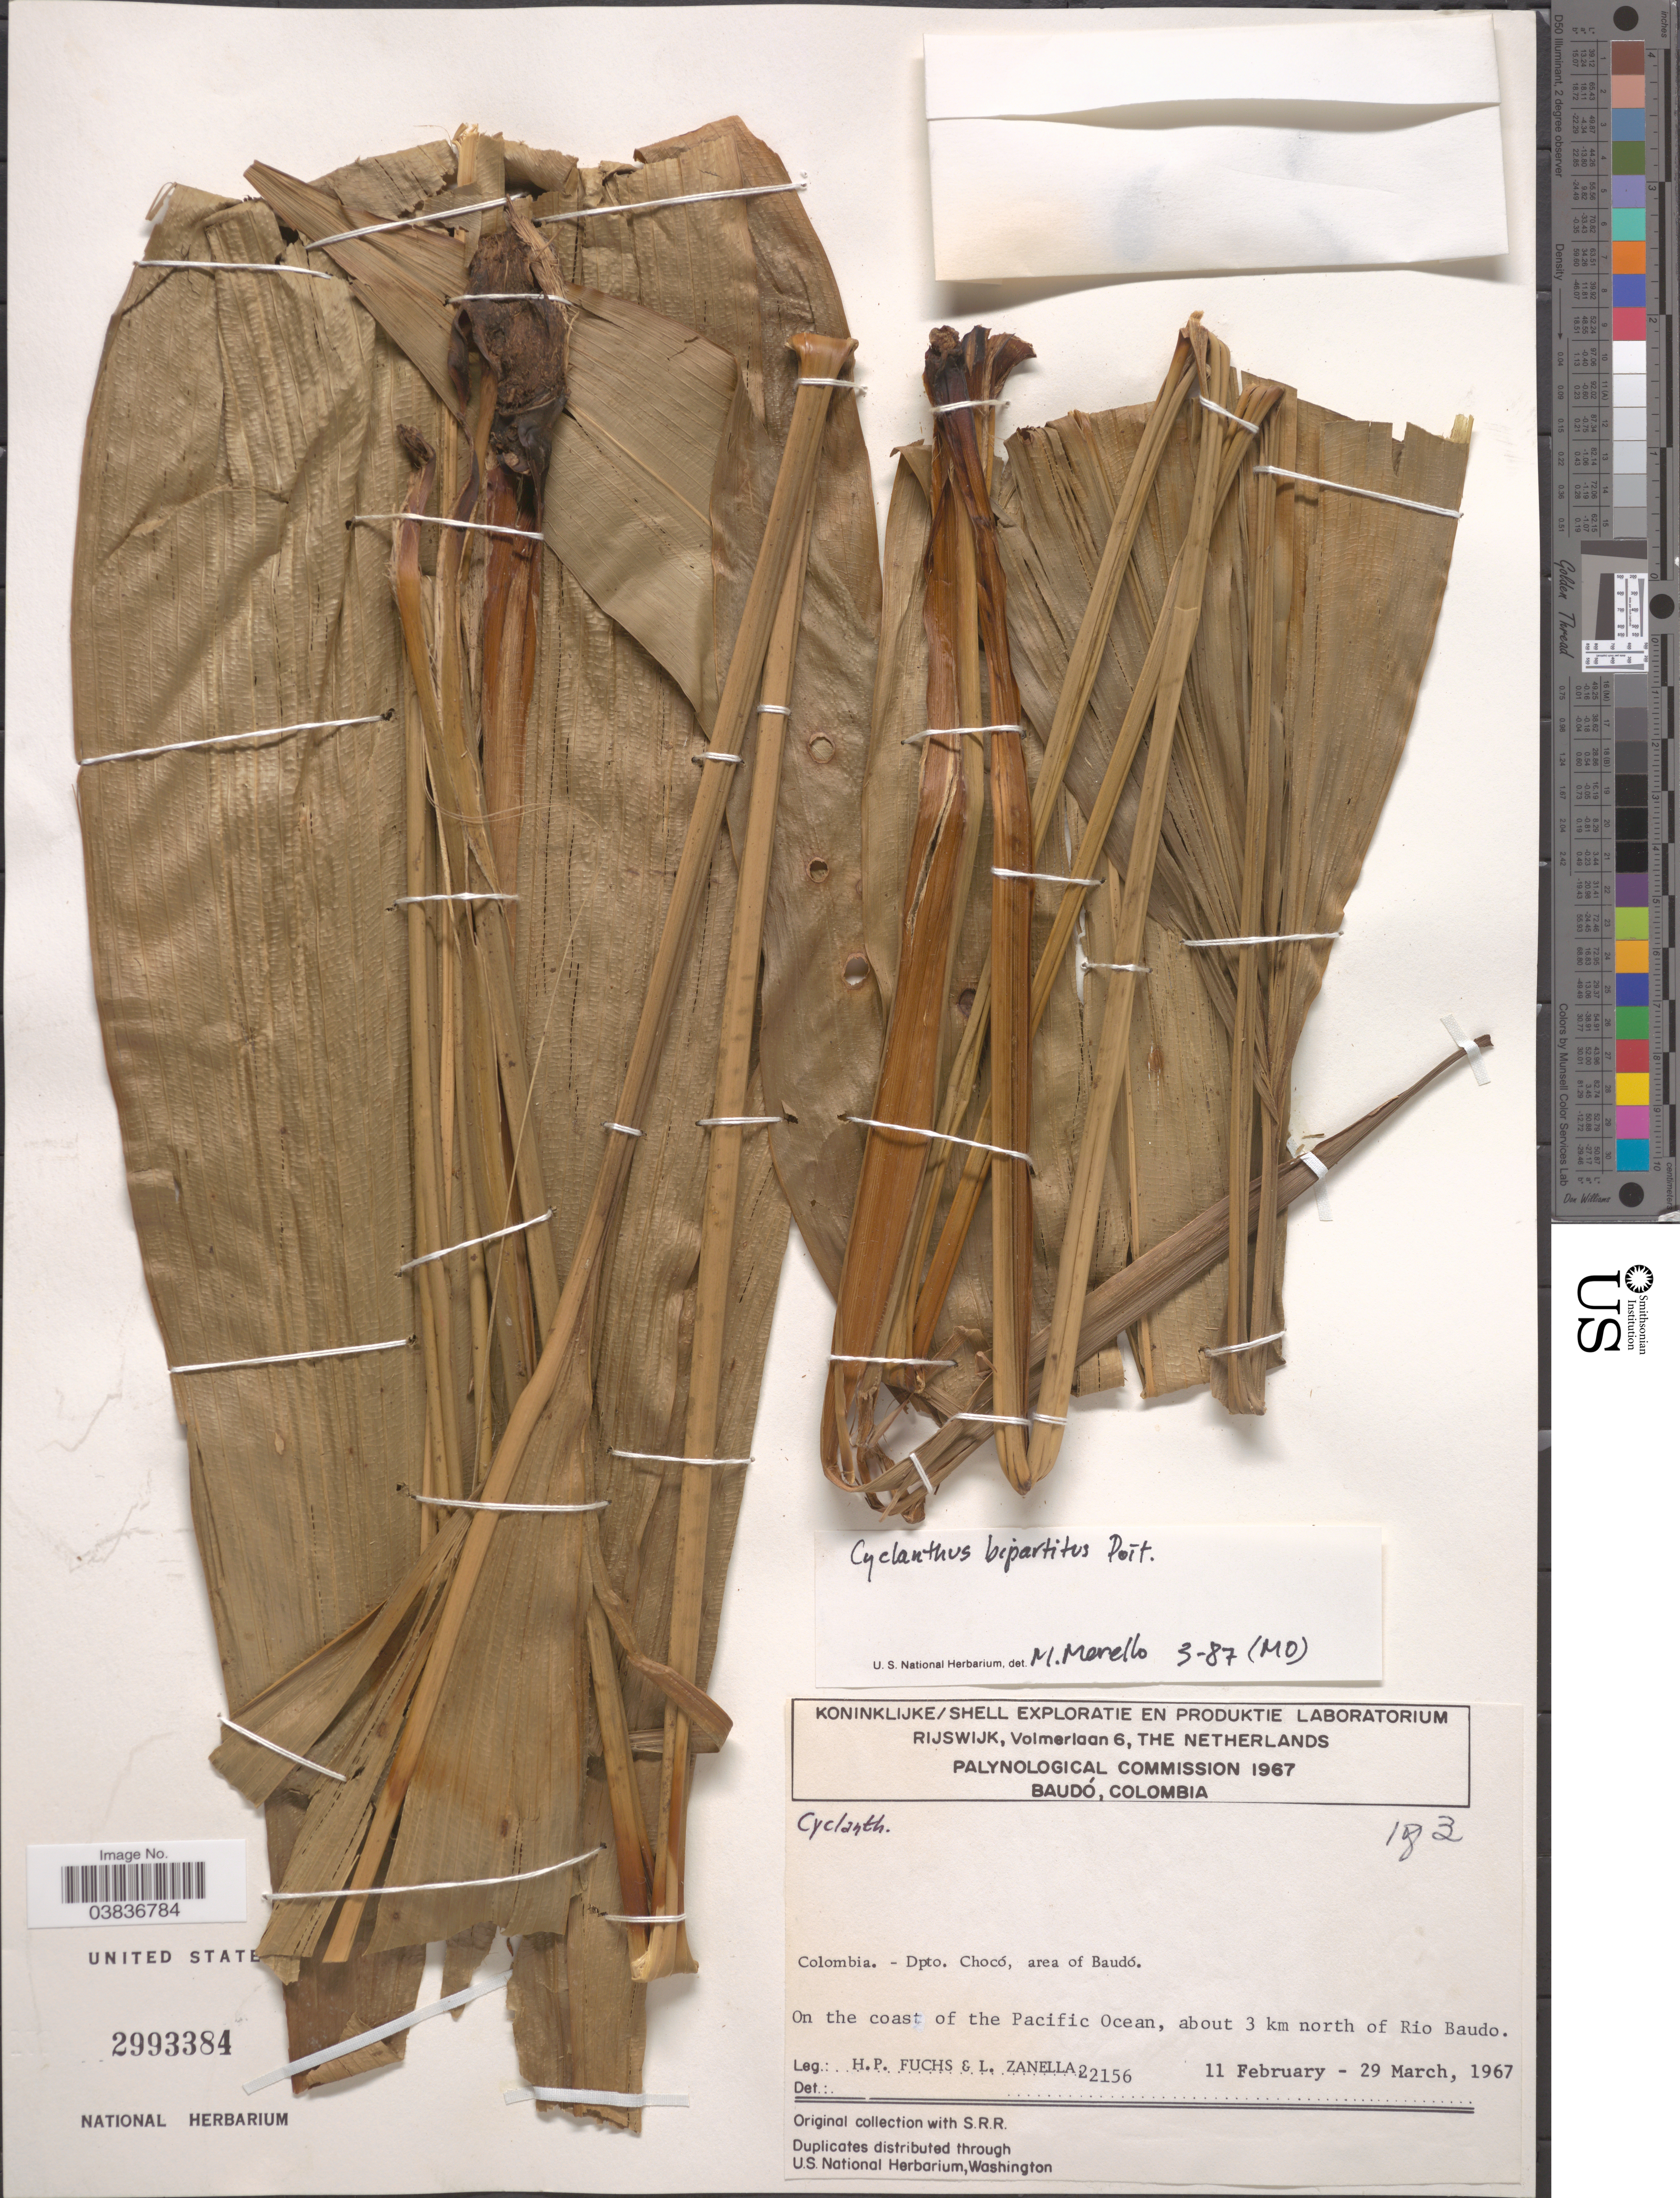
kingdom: Plantae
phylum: Tracheophyta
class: Liliopsida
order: Pandanales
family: Cyclanthaceae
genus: Cyclanthus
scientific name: Cyclanthus bipartitus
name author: Poit. ex A. Rich.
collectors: H. P. Fuchs & L. Zanella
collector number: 22156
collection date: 1967-02-11/1967-03-29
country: Colombia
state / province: Chocó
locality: Dpto. Chocó, area of Baudó. On the coast of the Pacific Ocean, about 3 km north of Rio Baudo.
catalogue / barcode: US 2993384